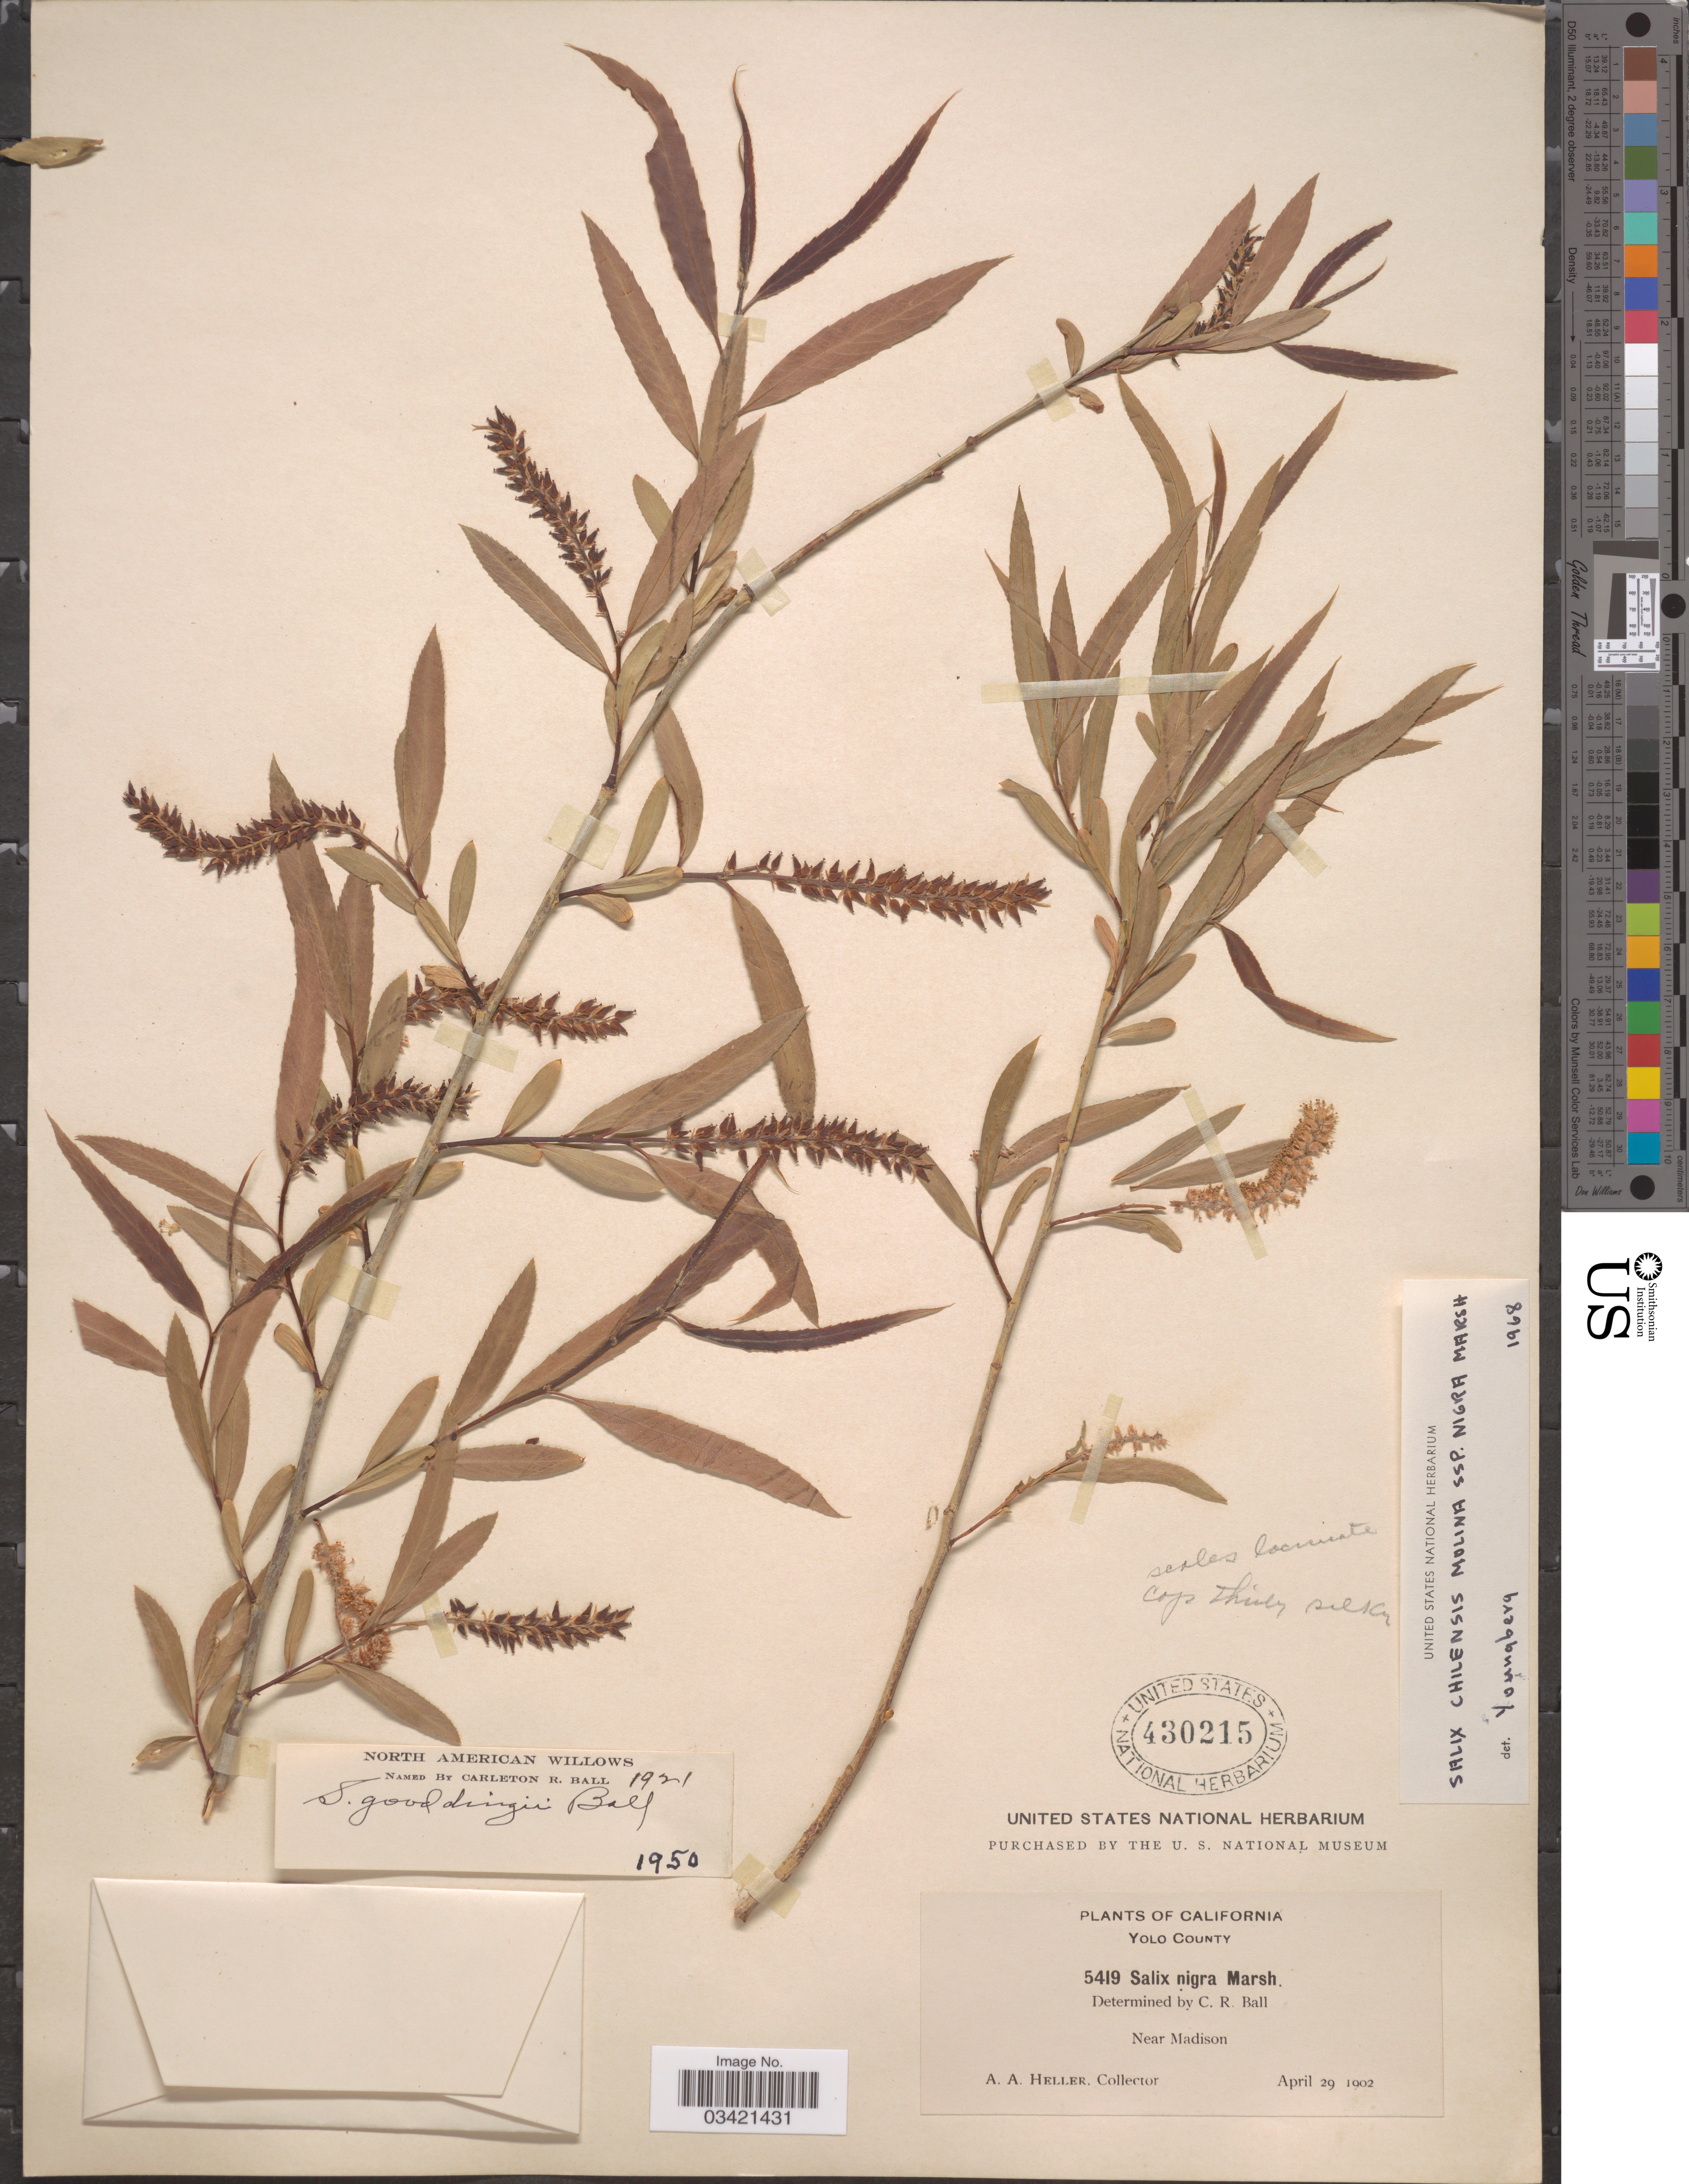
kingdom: Plantae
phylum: Tracheophyta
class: Magnoliopsida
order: Malpighiales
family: Salicaceae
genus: Salix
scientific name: Salix gooddingii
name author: C.R. Ball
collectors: A. A. Heller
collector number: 5419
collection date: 1902-04-29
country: United States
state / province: California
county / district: Yolo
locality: Yolo County. Near Madison.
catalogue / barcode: US 430215